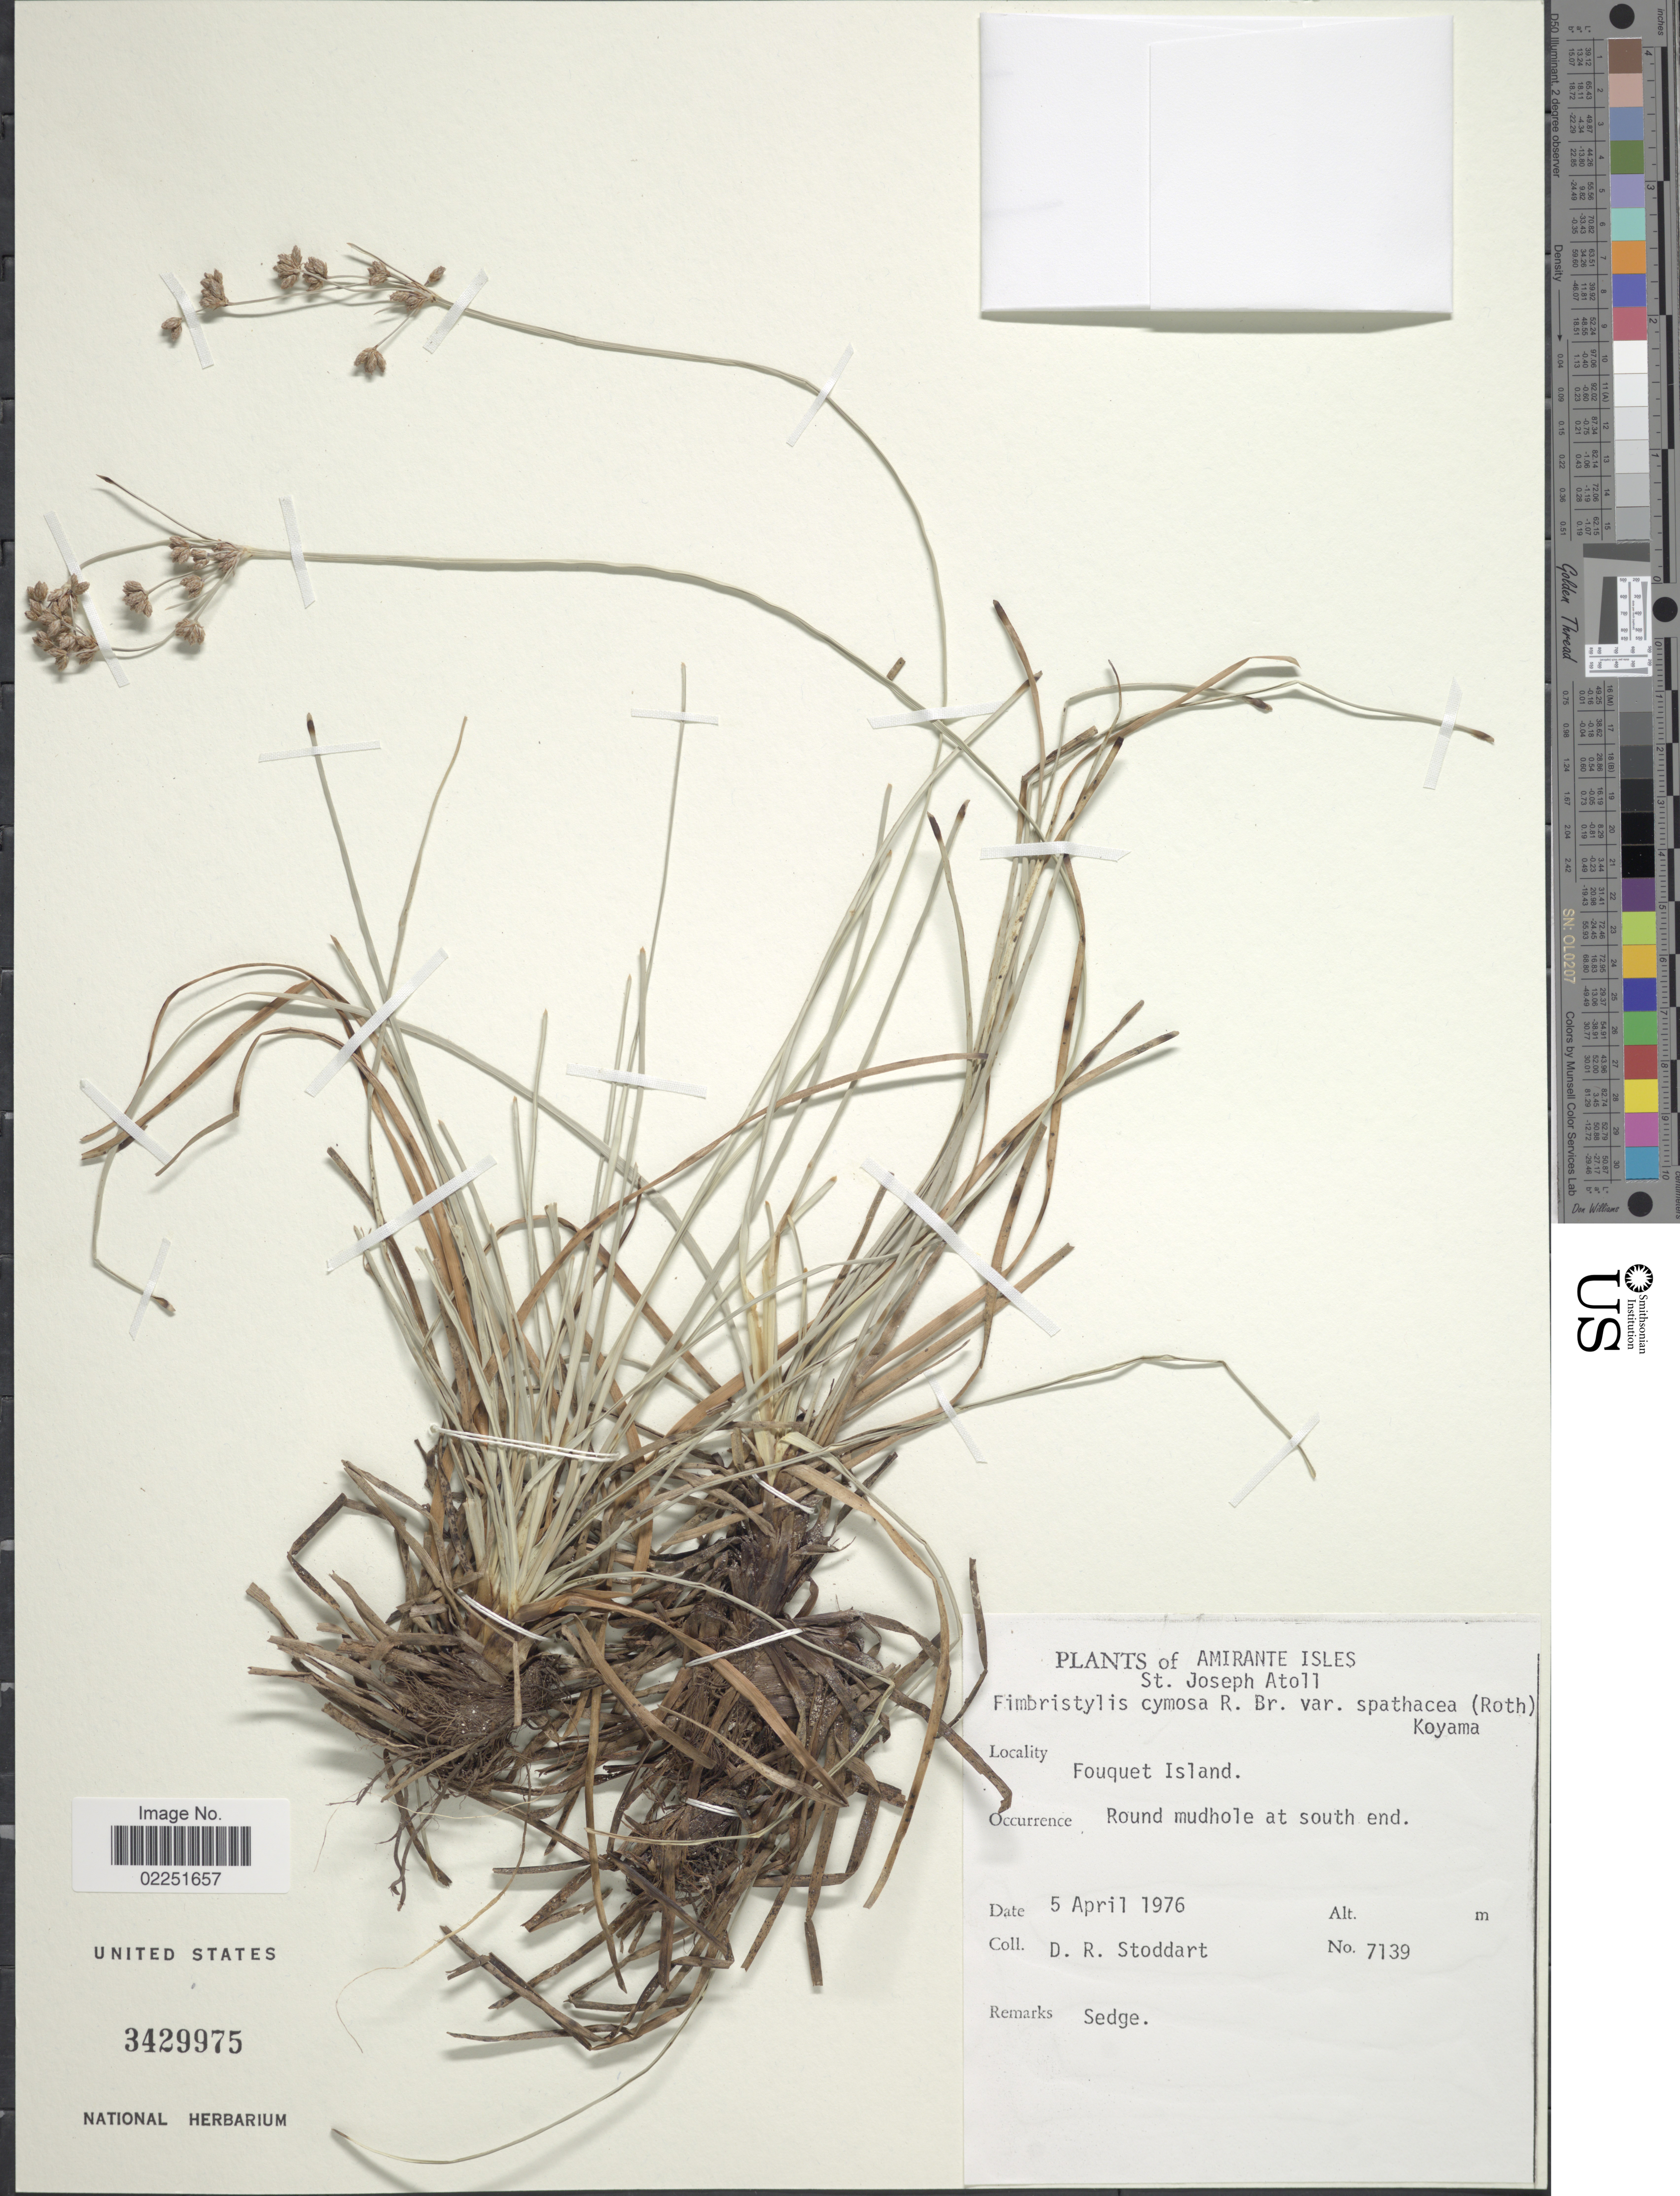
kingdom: Plantae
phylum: Tracheophyta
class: Liliopsida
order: Poales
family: Cyperaceae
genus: Fimbristylis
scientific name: Fimbristylis cymosa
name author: R. Br.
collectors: D. R. Stoddart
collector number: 7139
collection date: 1976-04-05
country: Seychelles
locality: Amirante Isles. St. Joseph Atoll. Fouquet Island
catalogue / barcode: US 3429975